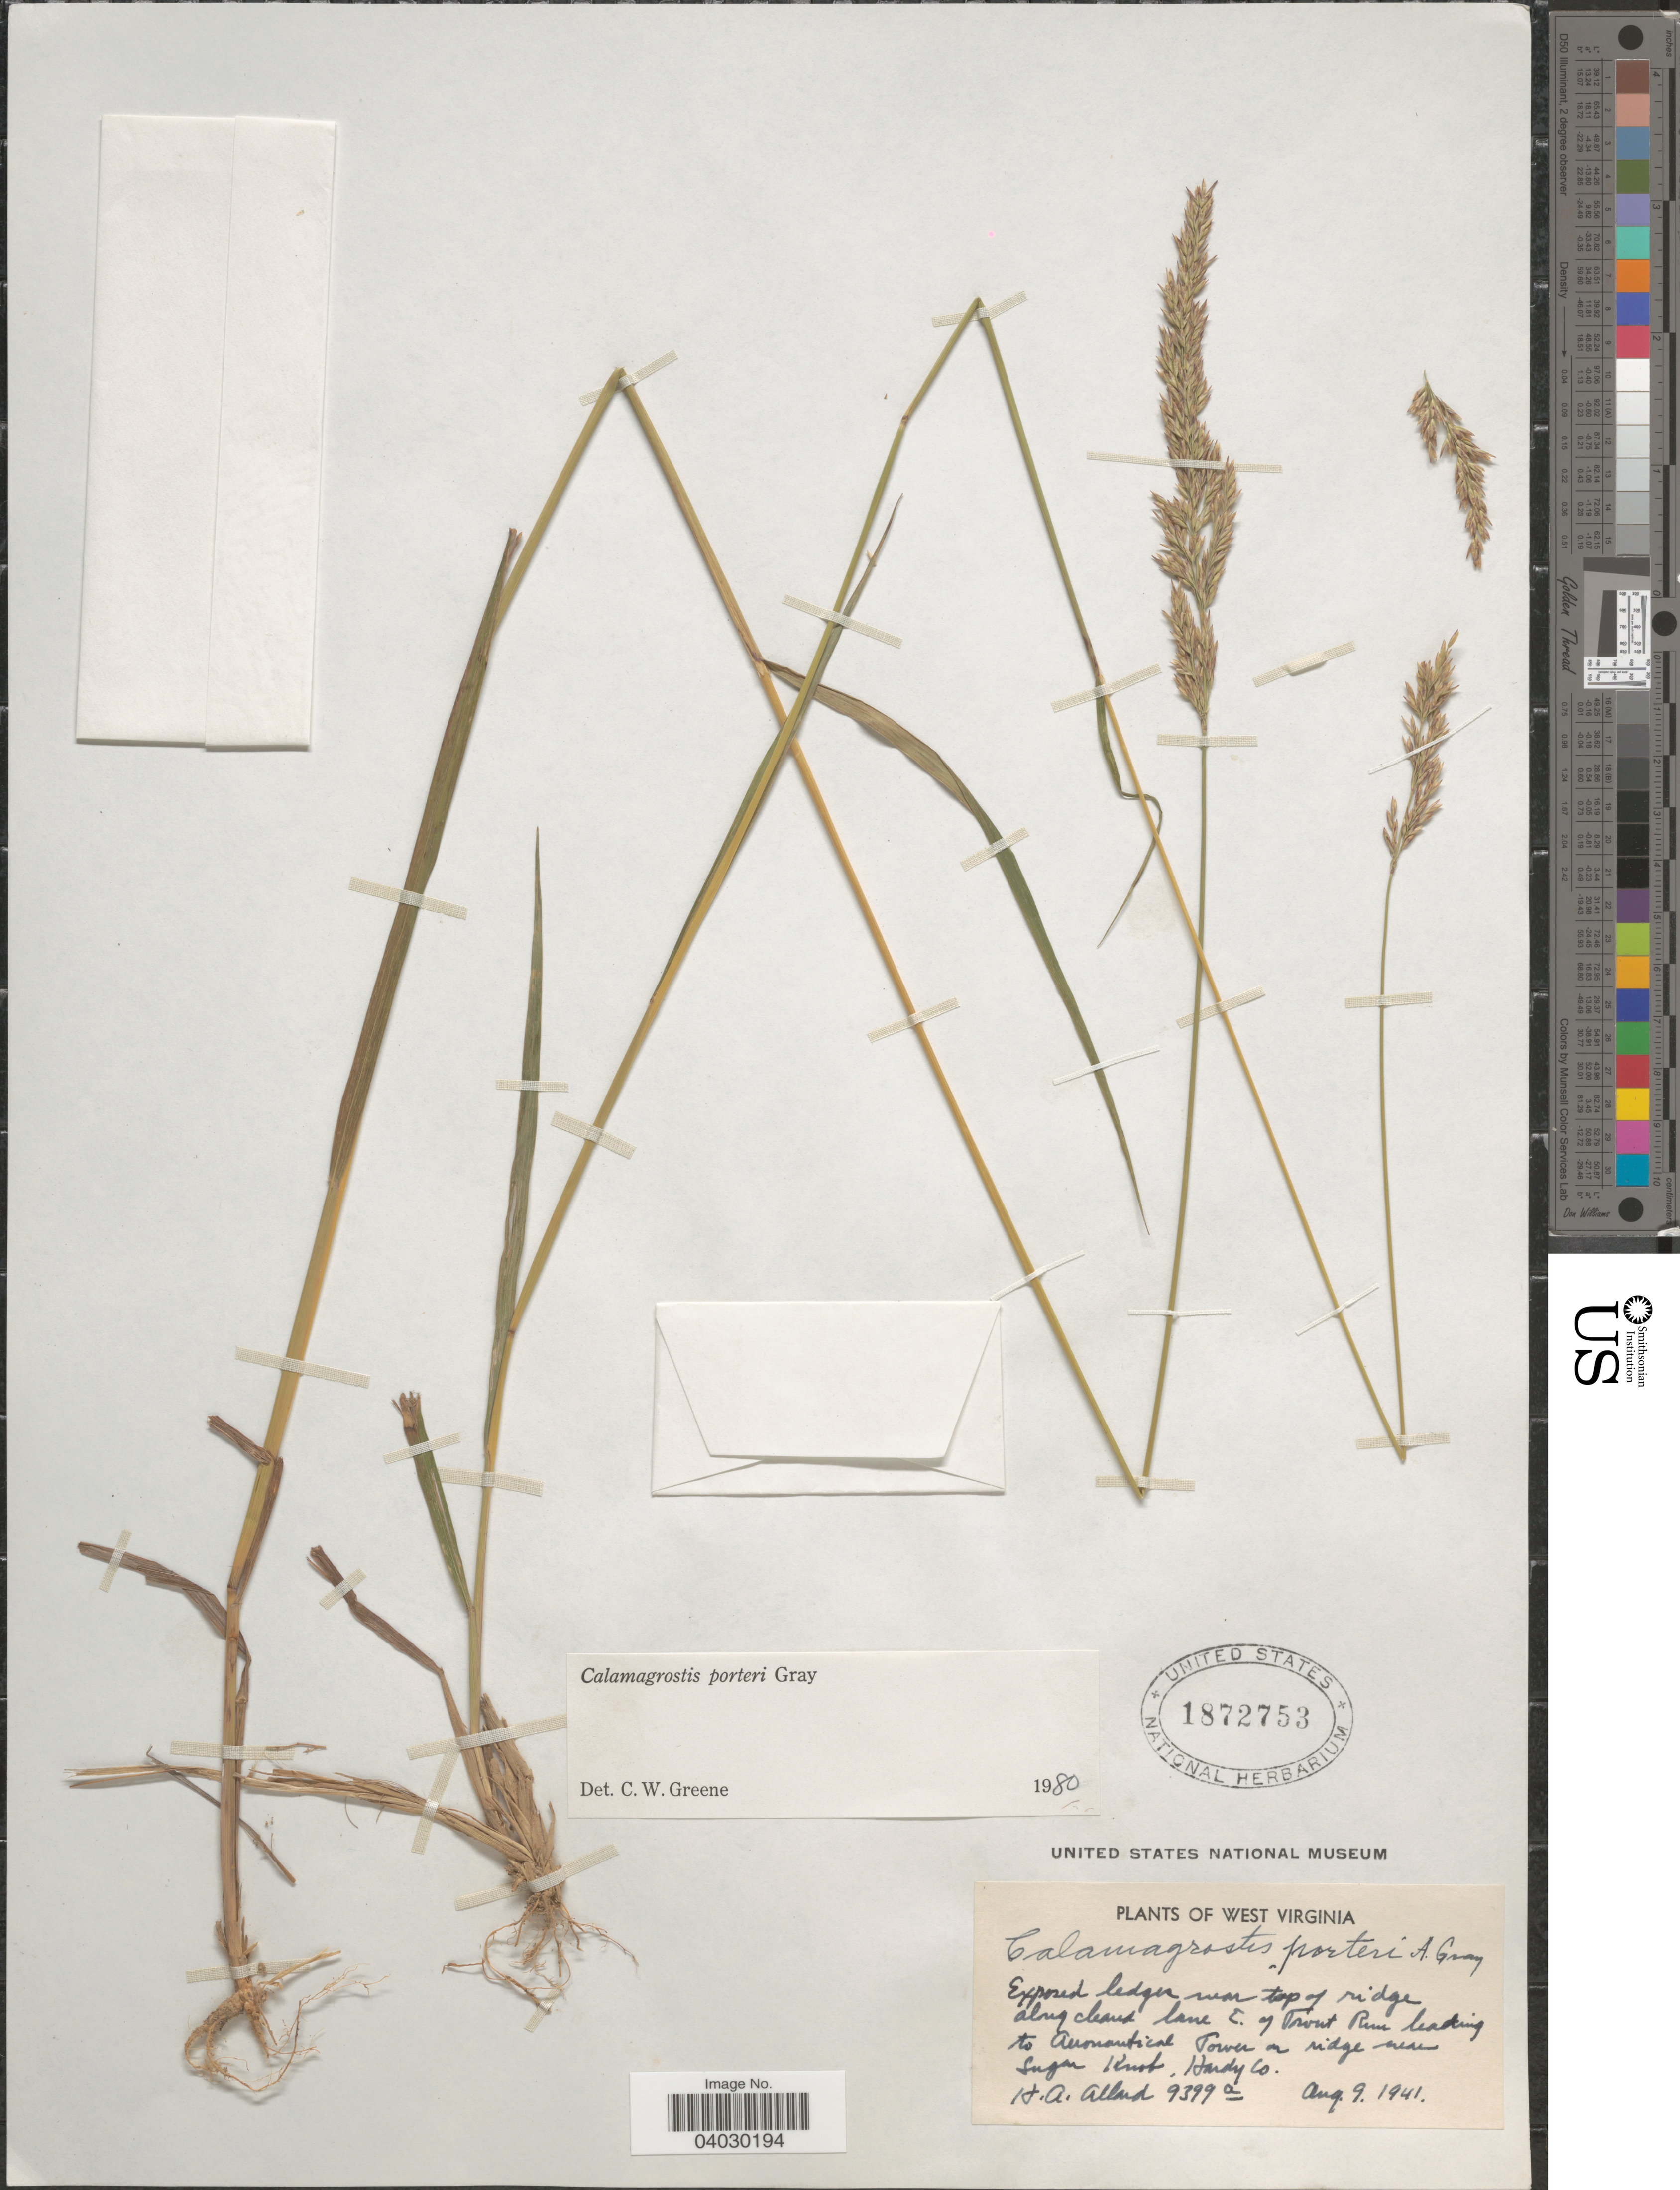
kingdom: Plantae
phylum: Tracheophyta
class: Liliopsida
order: Poales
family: Poaceae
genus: Calamagrostis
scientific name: Calamagrostis porteri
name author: A. Gray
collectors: H. A. Allard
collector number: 9399a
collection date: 1941-08-09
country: United States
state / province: West Virginia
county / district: Hardy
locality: Near top of ridge along cleared lane E. of Trout Run leading to Aeronautical Tower on ridge near Sugar Knob, Hardy Co.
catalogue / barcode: US 1872753